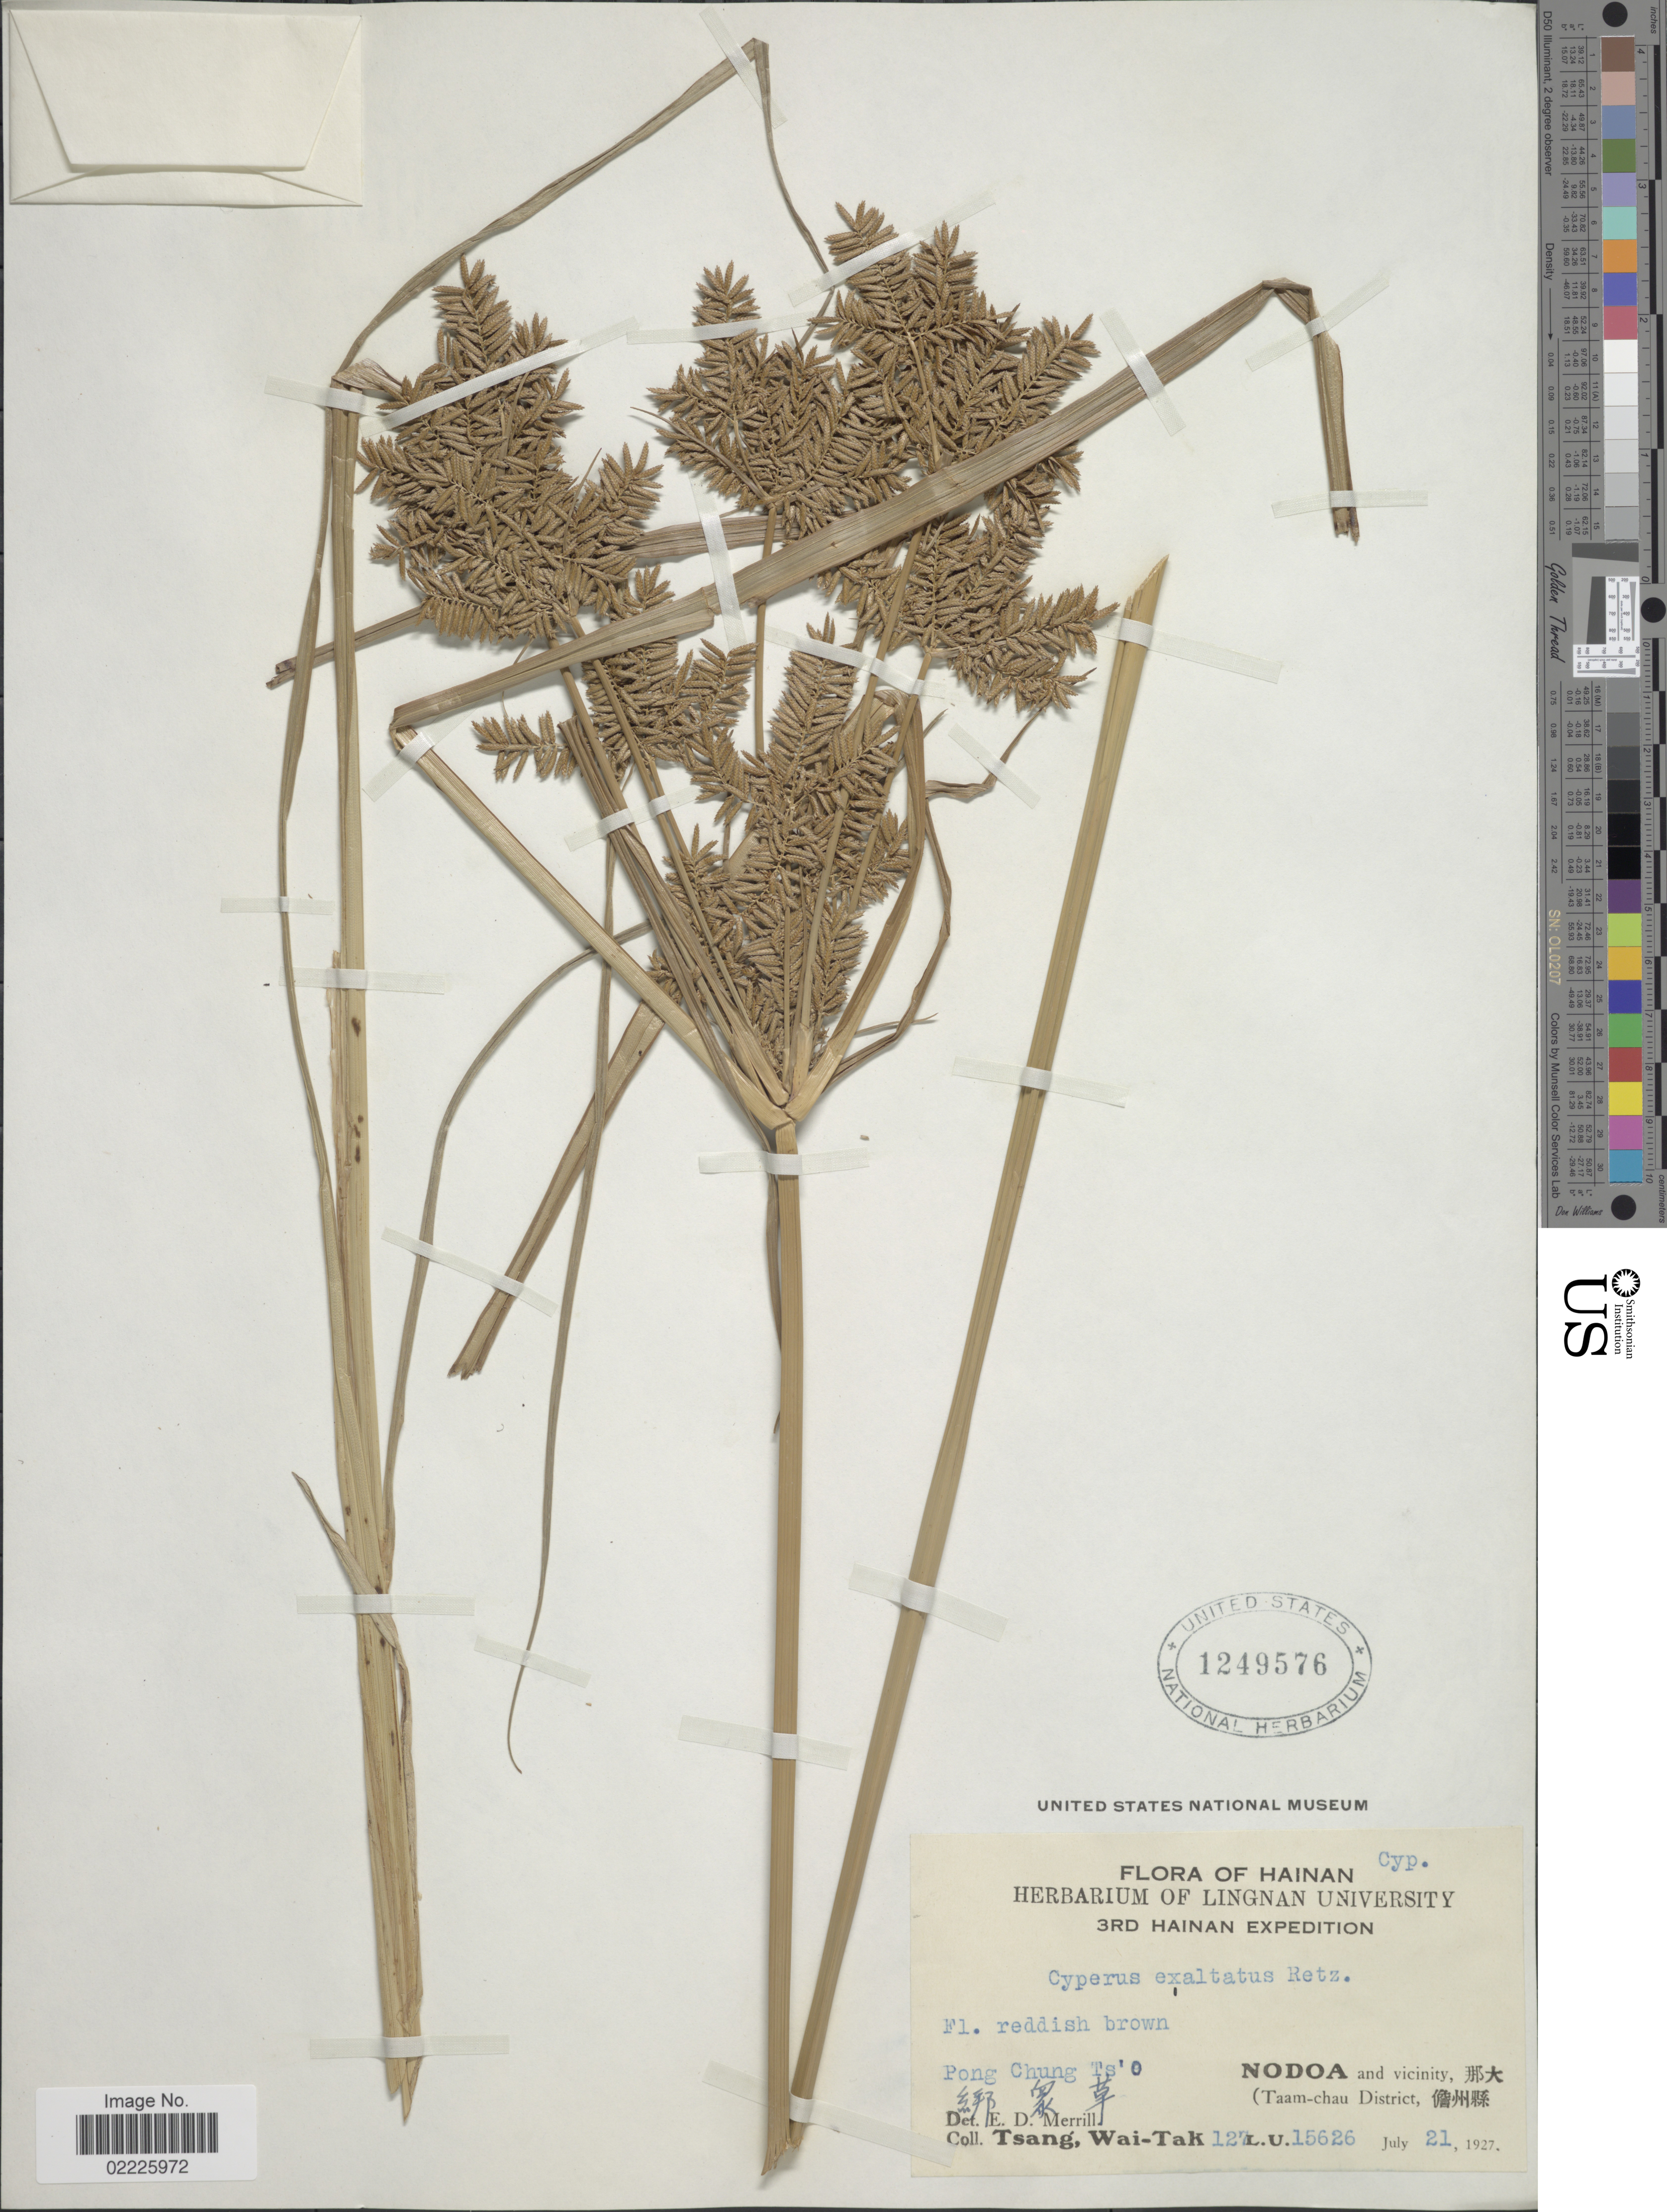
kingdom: Plantae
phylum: Tracheophyta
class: Liliopsida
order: Poales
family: Cyperaceae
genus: Cyperus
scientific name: Cyperus exaltatus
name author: Retz.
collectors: W. T. Tsang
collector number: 127/L.U.15626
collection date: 1927-07-21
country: China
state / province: Hainan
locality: Nodoa and vicinity (Taam-chau District) Pong Chung Ts'o.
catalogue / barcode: US 1249576